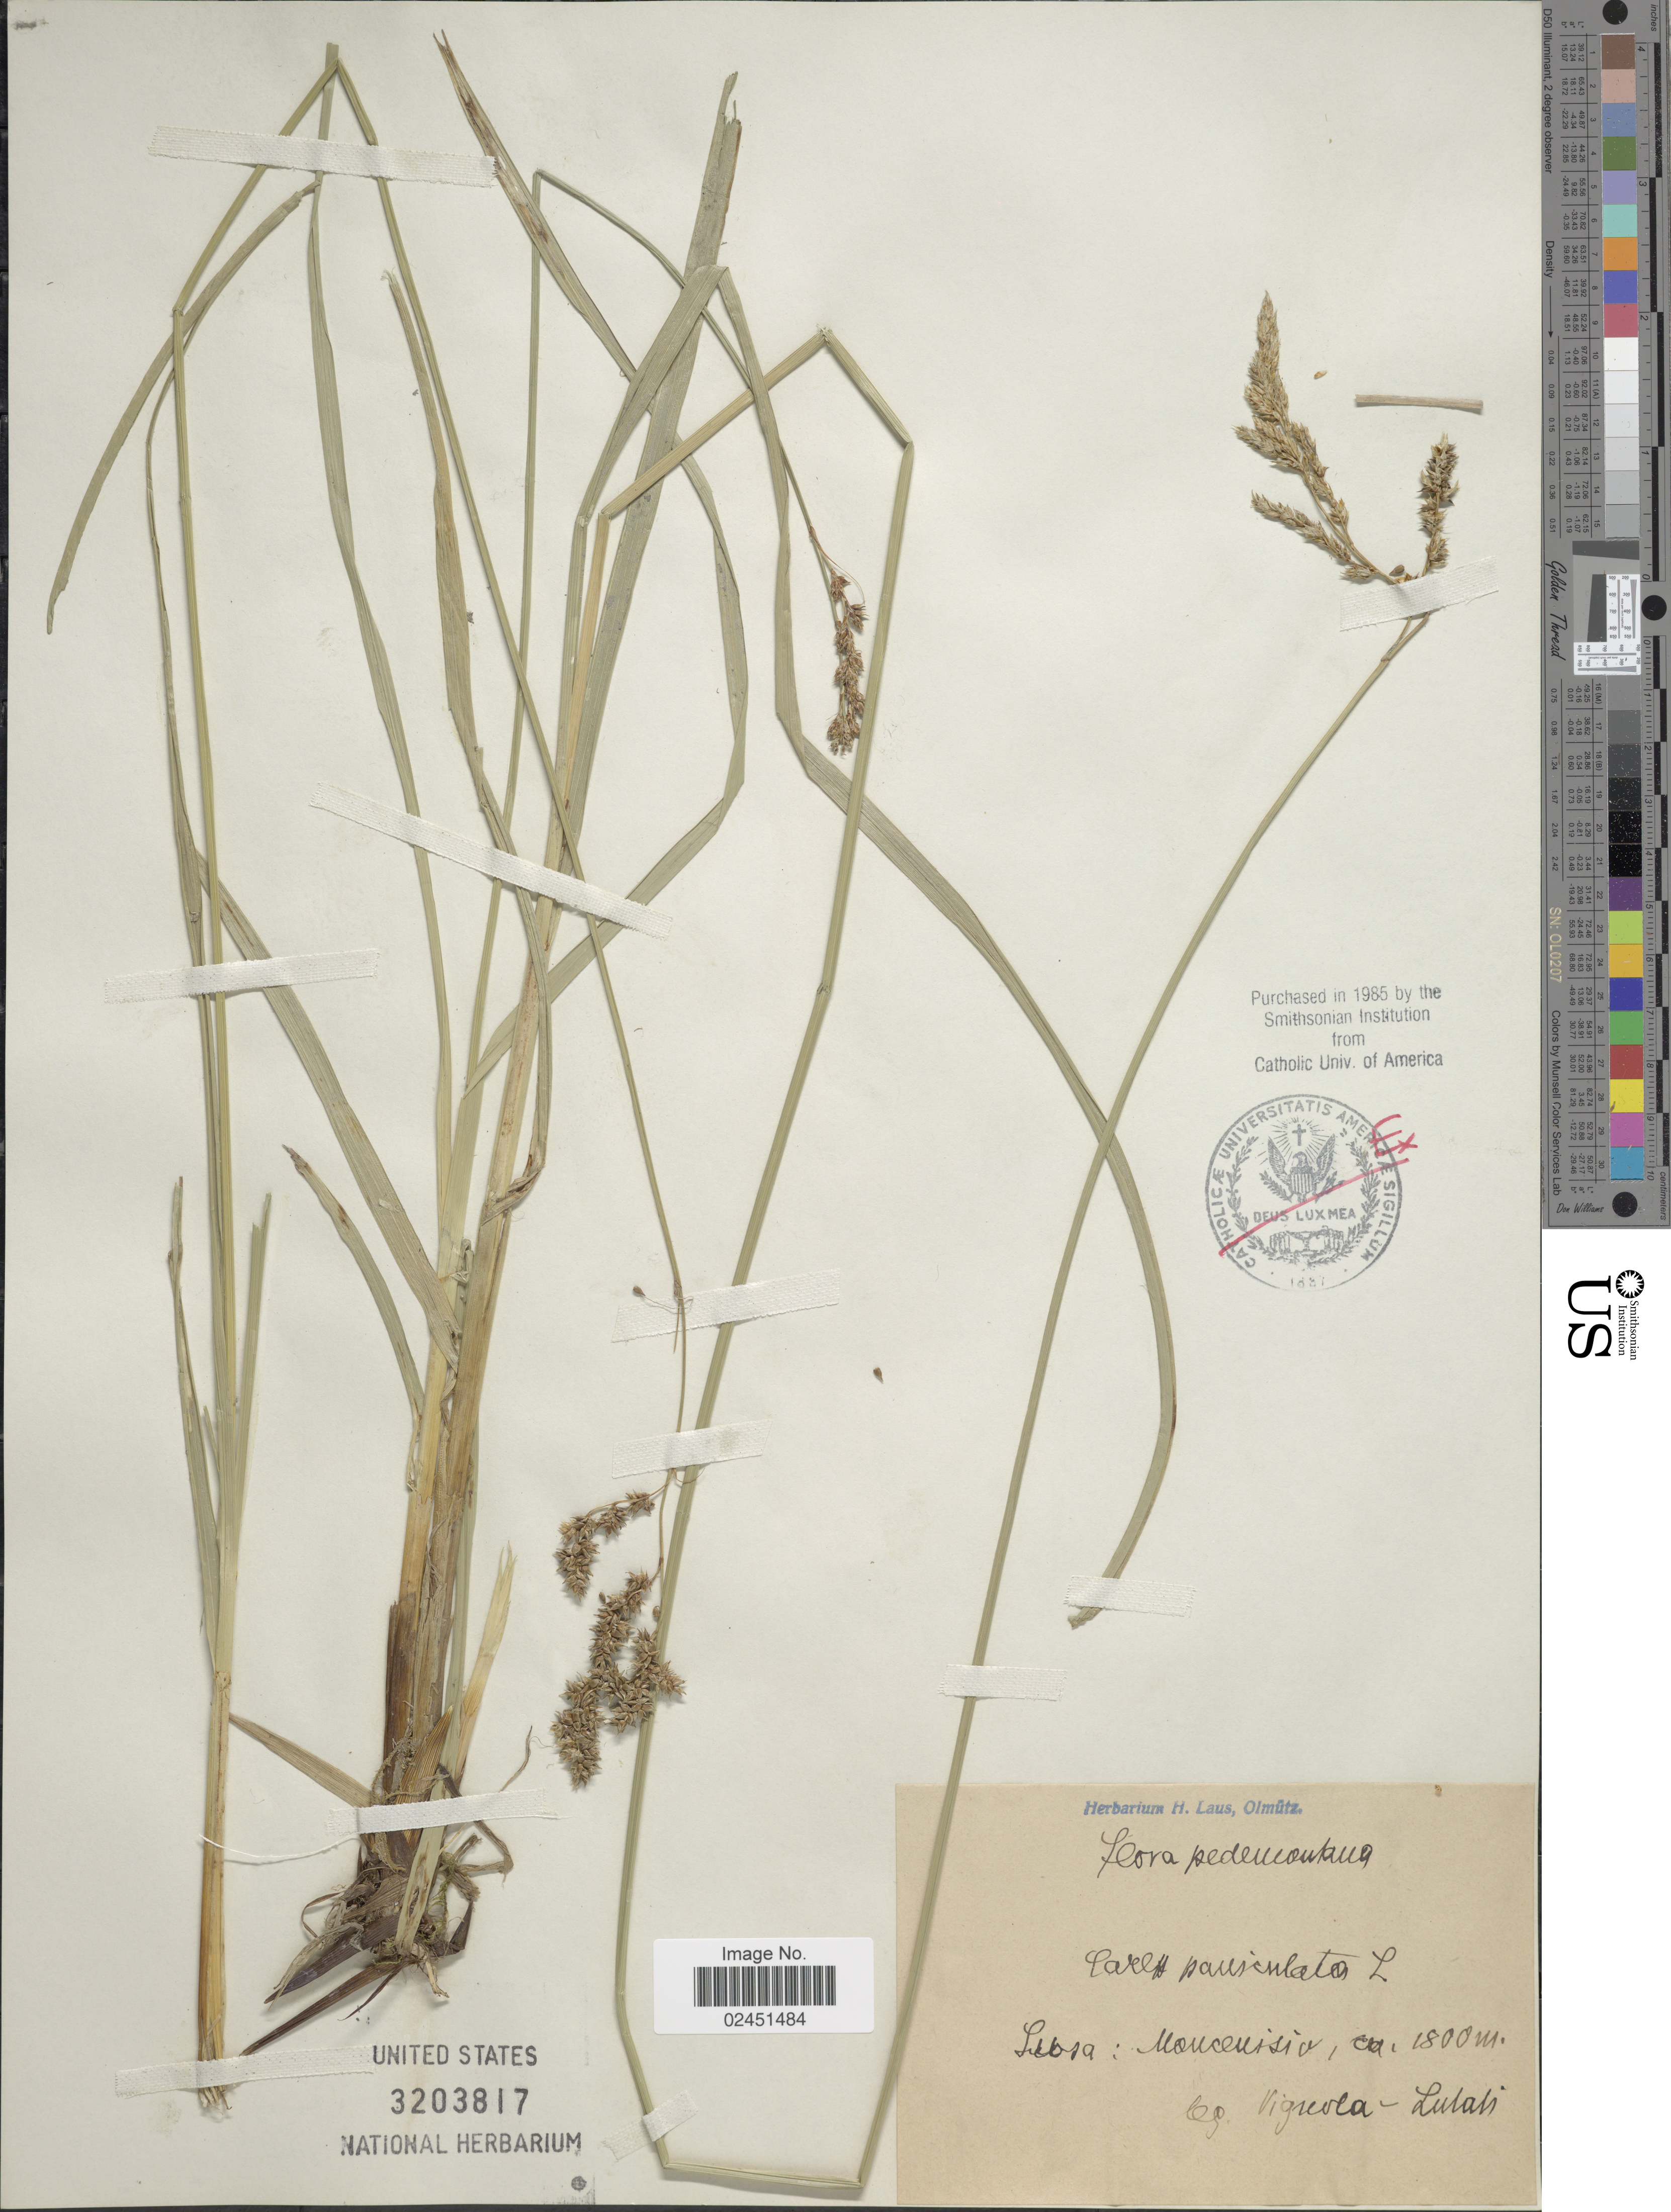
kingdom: Plantae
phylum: Tracheophyta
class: Liliopsida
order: Poales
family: Cyperaceae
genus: Carex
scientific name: Carex paniculata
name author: L.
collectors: F. Vignolo-Lutati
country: Italy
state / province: Piedmont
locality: Susa: Moncenisio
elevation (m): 1800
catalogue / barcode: US 3203817